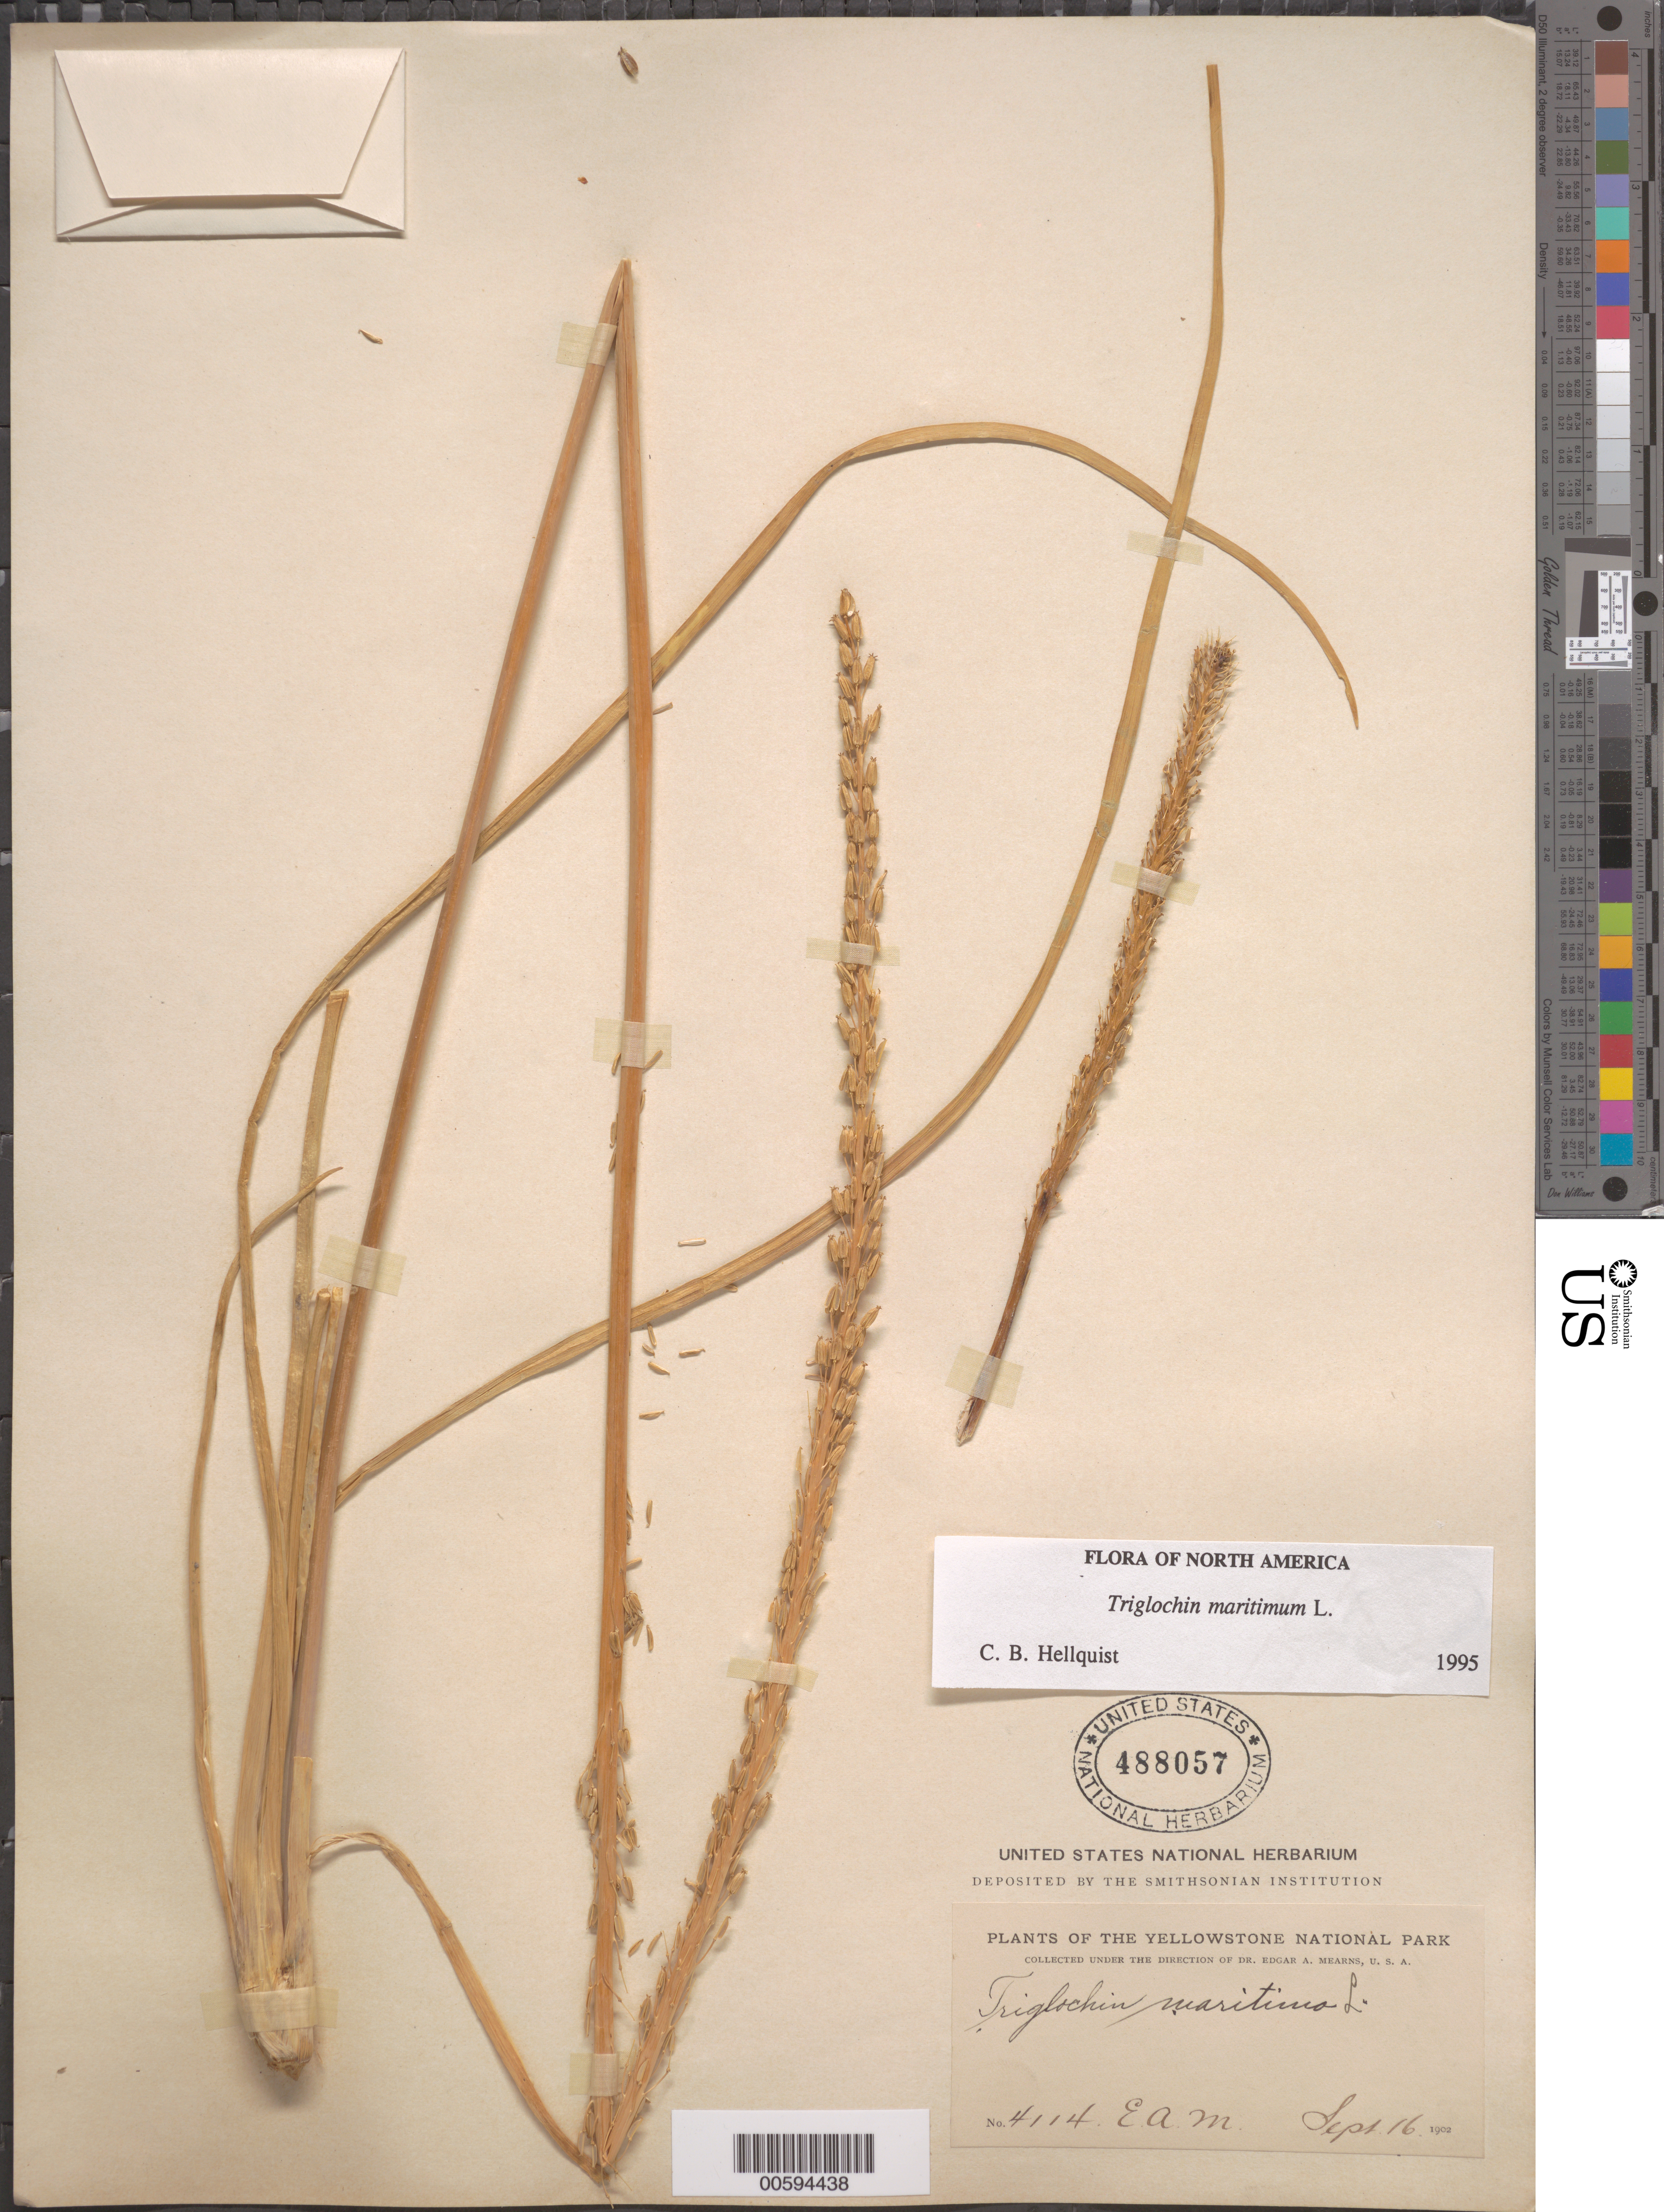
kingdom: Plantae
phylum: Tracheophyta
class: Liliopsida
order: Alismatales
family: Juncaginaceae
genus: Triglochin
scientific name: Triglochin maritima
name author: L.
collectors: E. A. Mearns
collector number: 4114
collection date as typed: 16 Sep 1902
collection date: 1902-09-16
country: United States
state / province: Wyoming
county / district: Park / Teton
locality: Yellowstone National Park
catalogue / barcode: US 488057